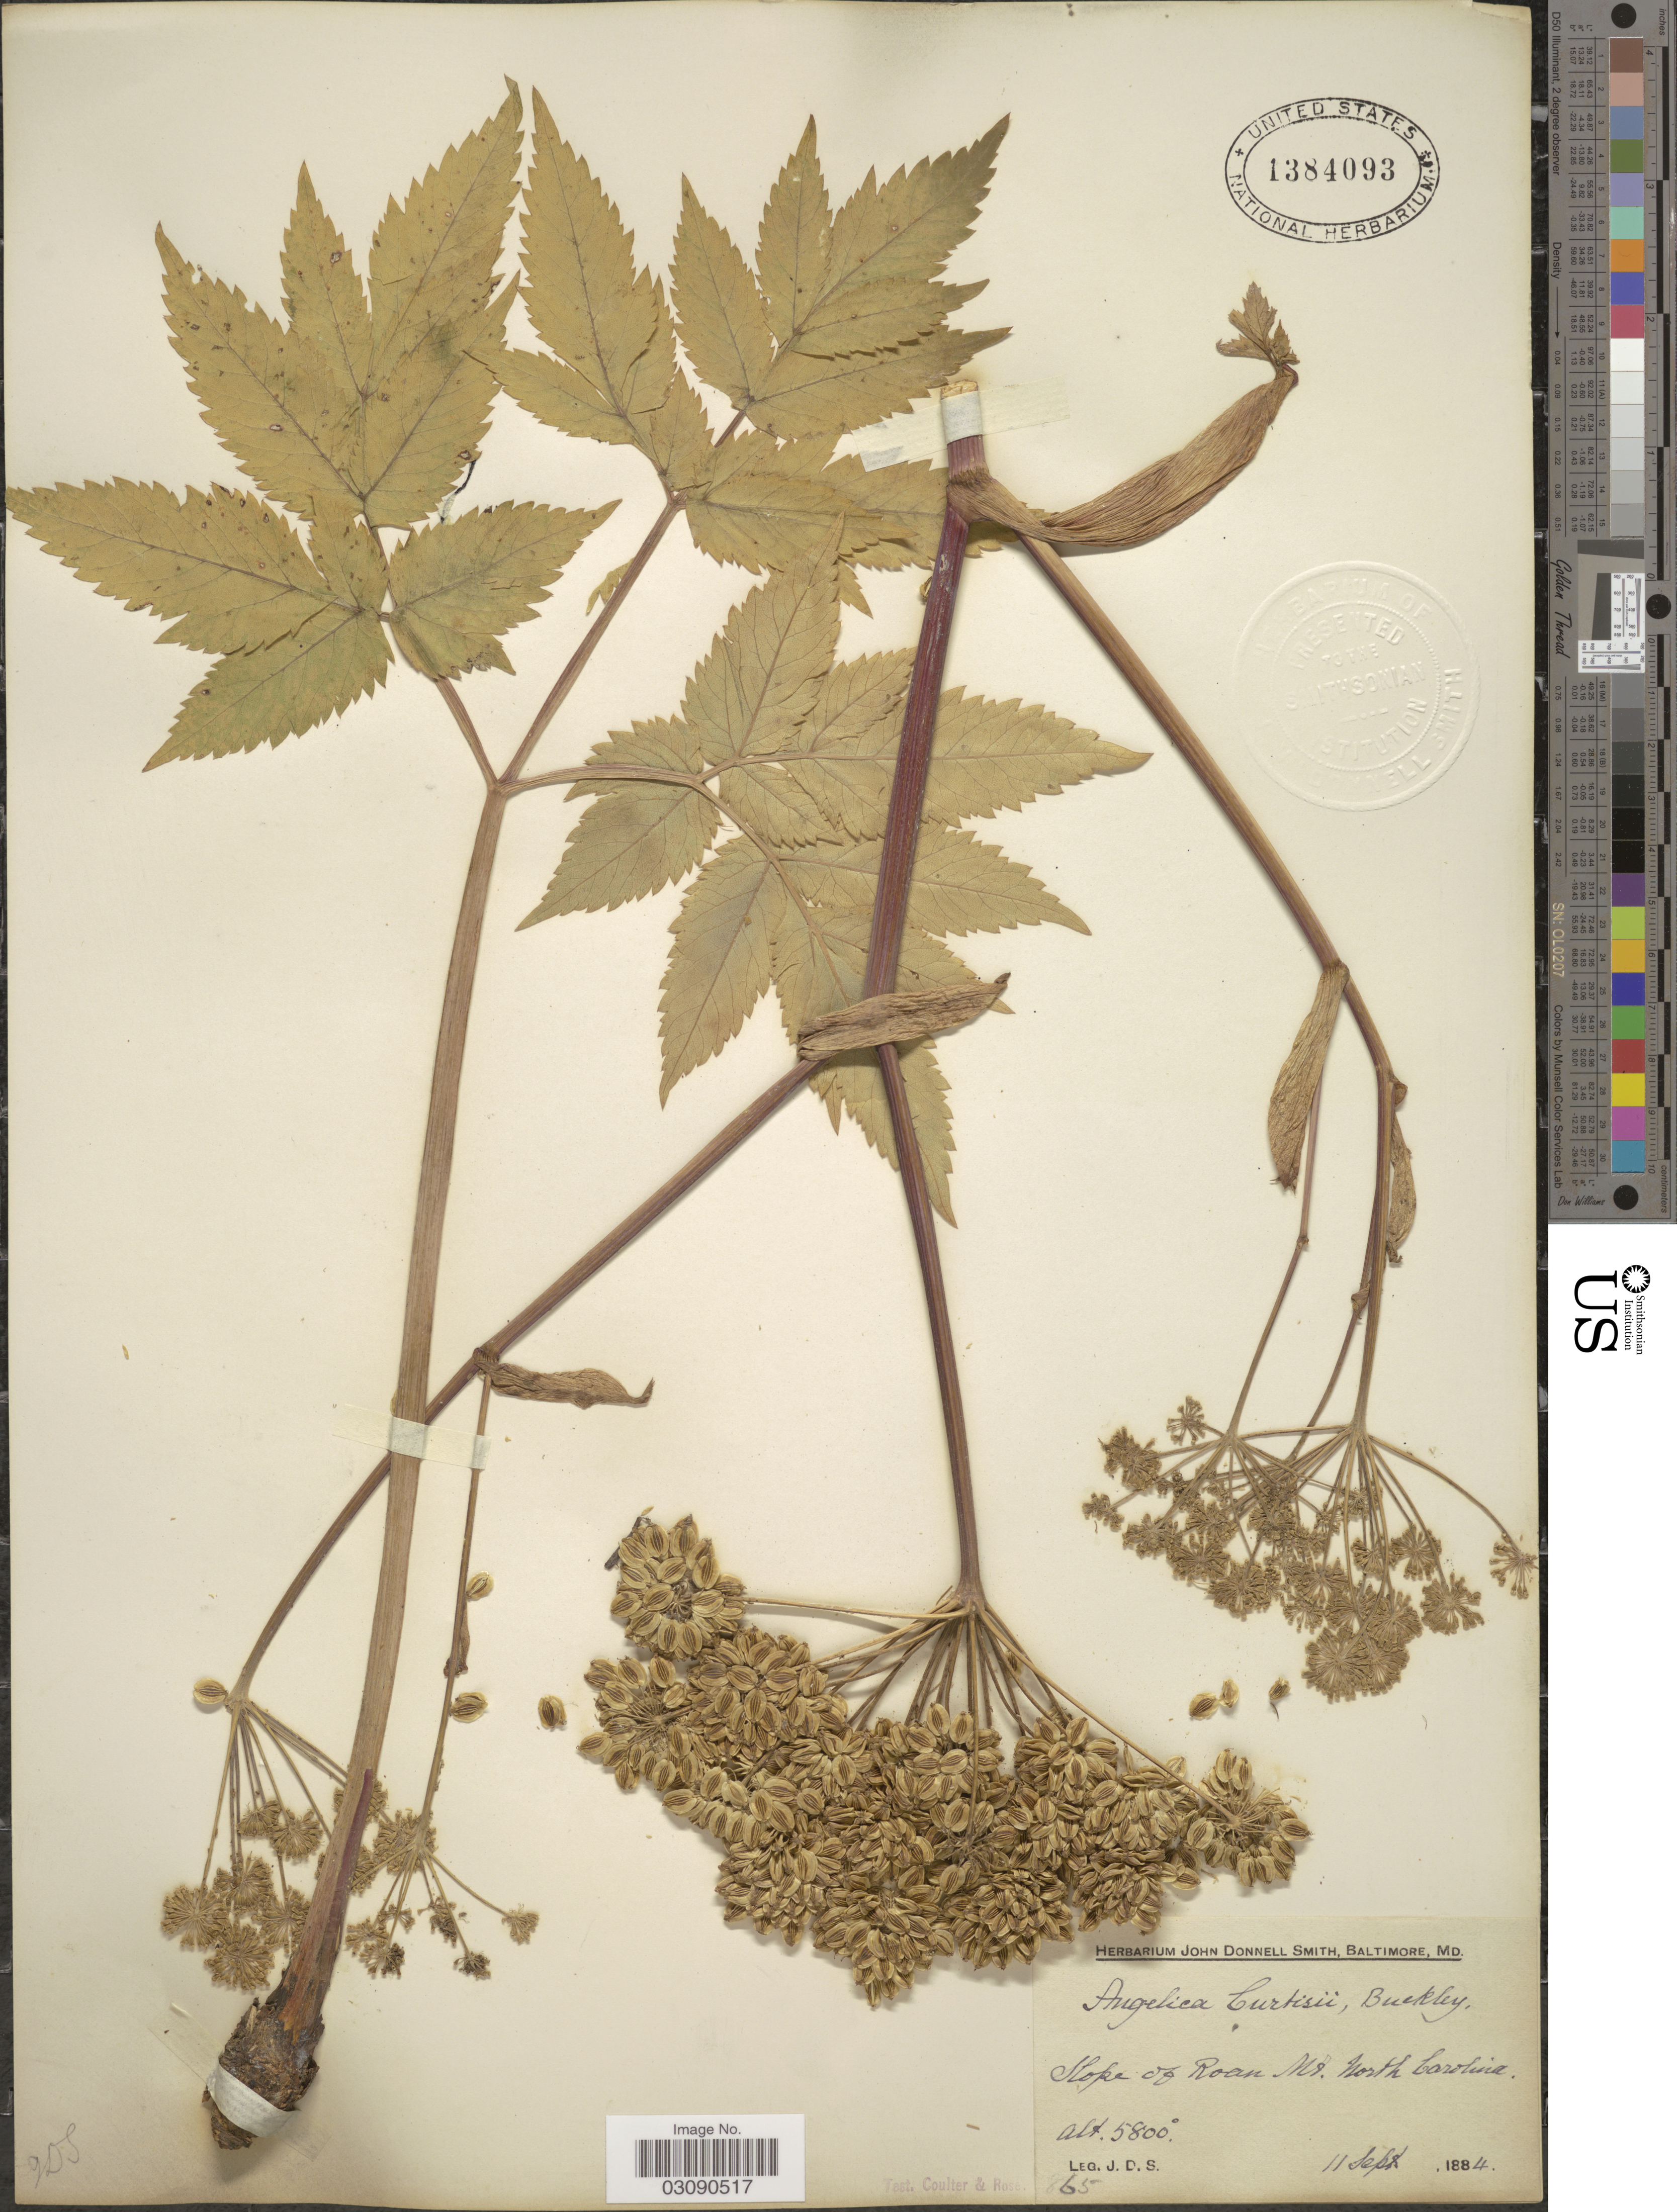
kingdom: Plantae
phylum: Tracheophyta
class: Magnoliopsida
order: Apiales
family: Apiaceae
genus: Angelica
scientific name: Angelica triquinata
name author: Michx.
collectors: J. Donnell Smith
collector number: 65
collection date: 1884-09-11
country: United States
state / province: North Carolina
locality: Slope of Roan Mt.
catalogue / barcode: US 1384093